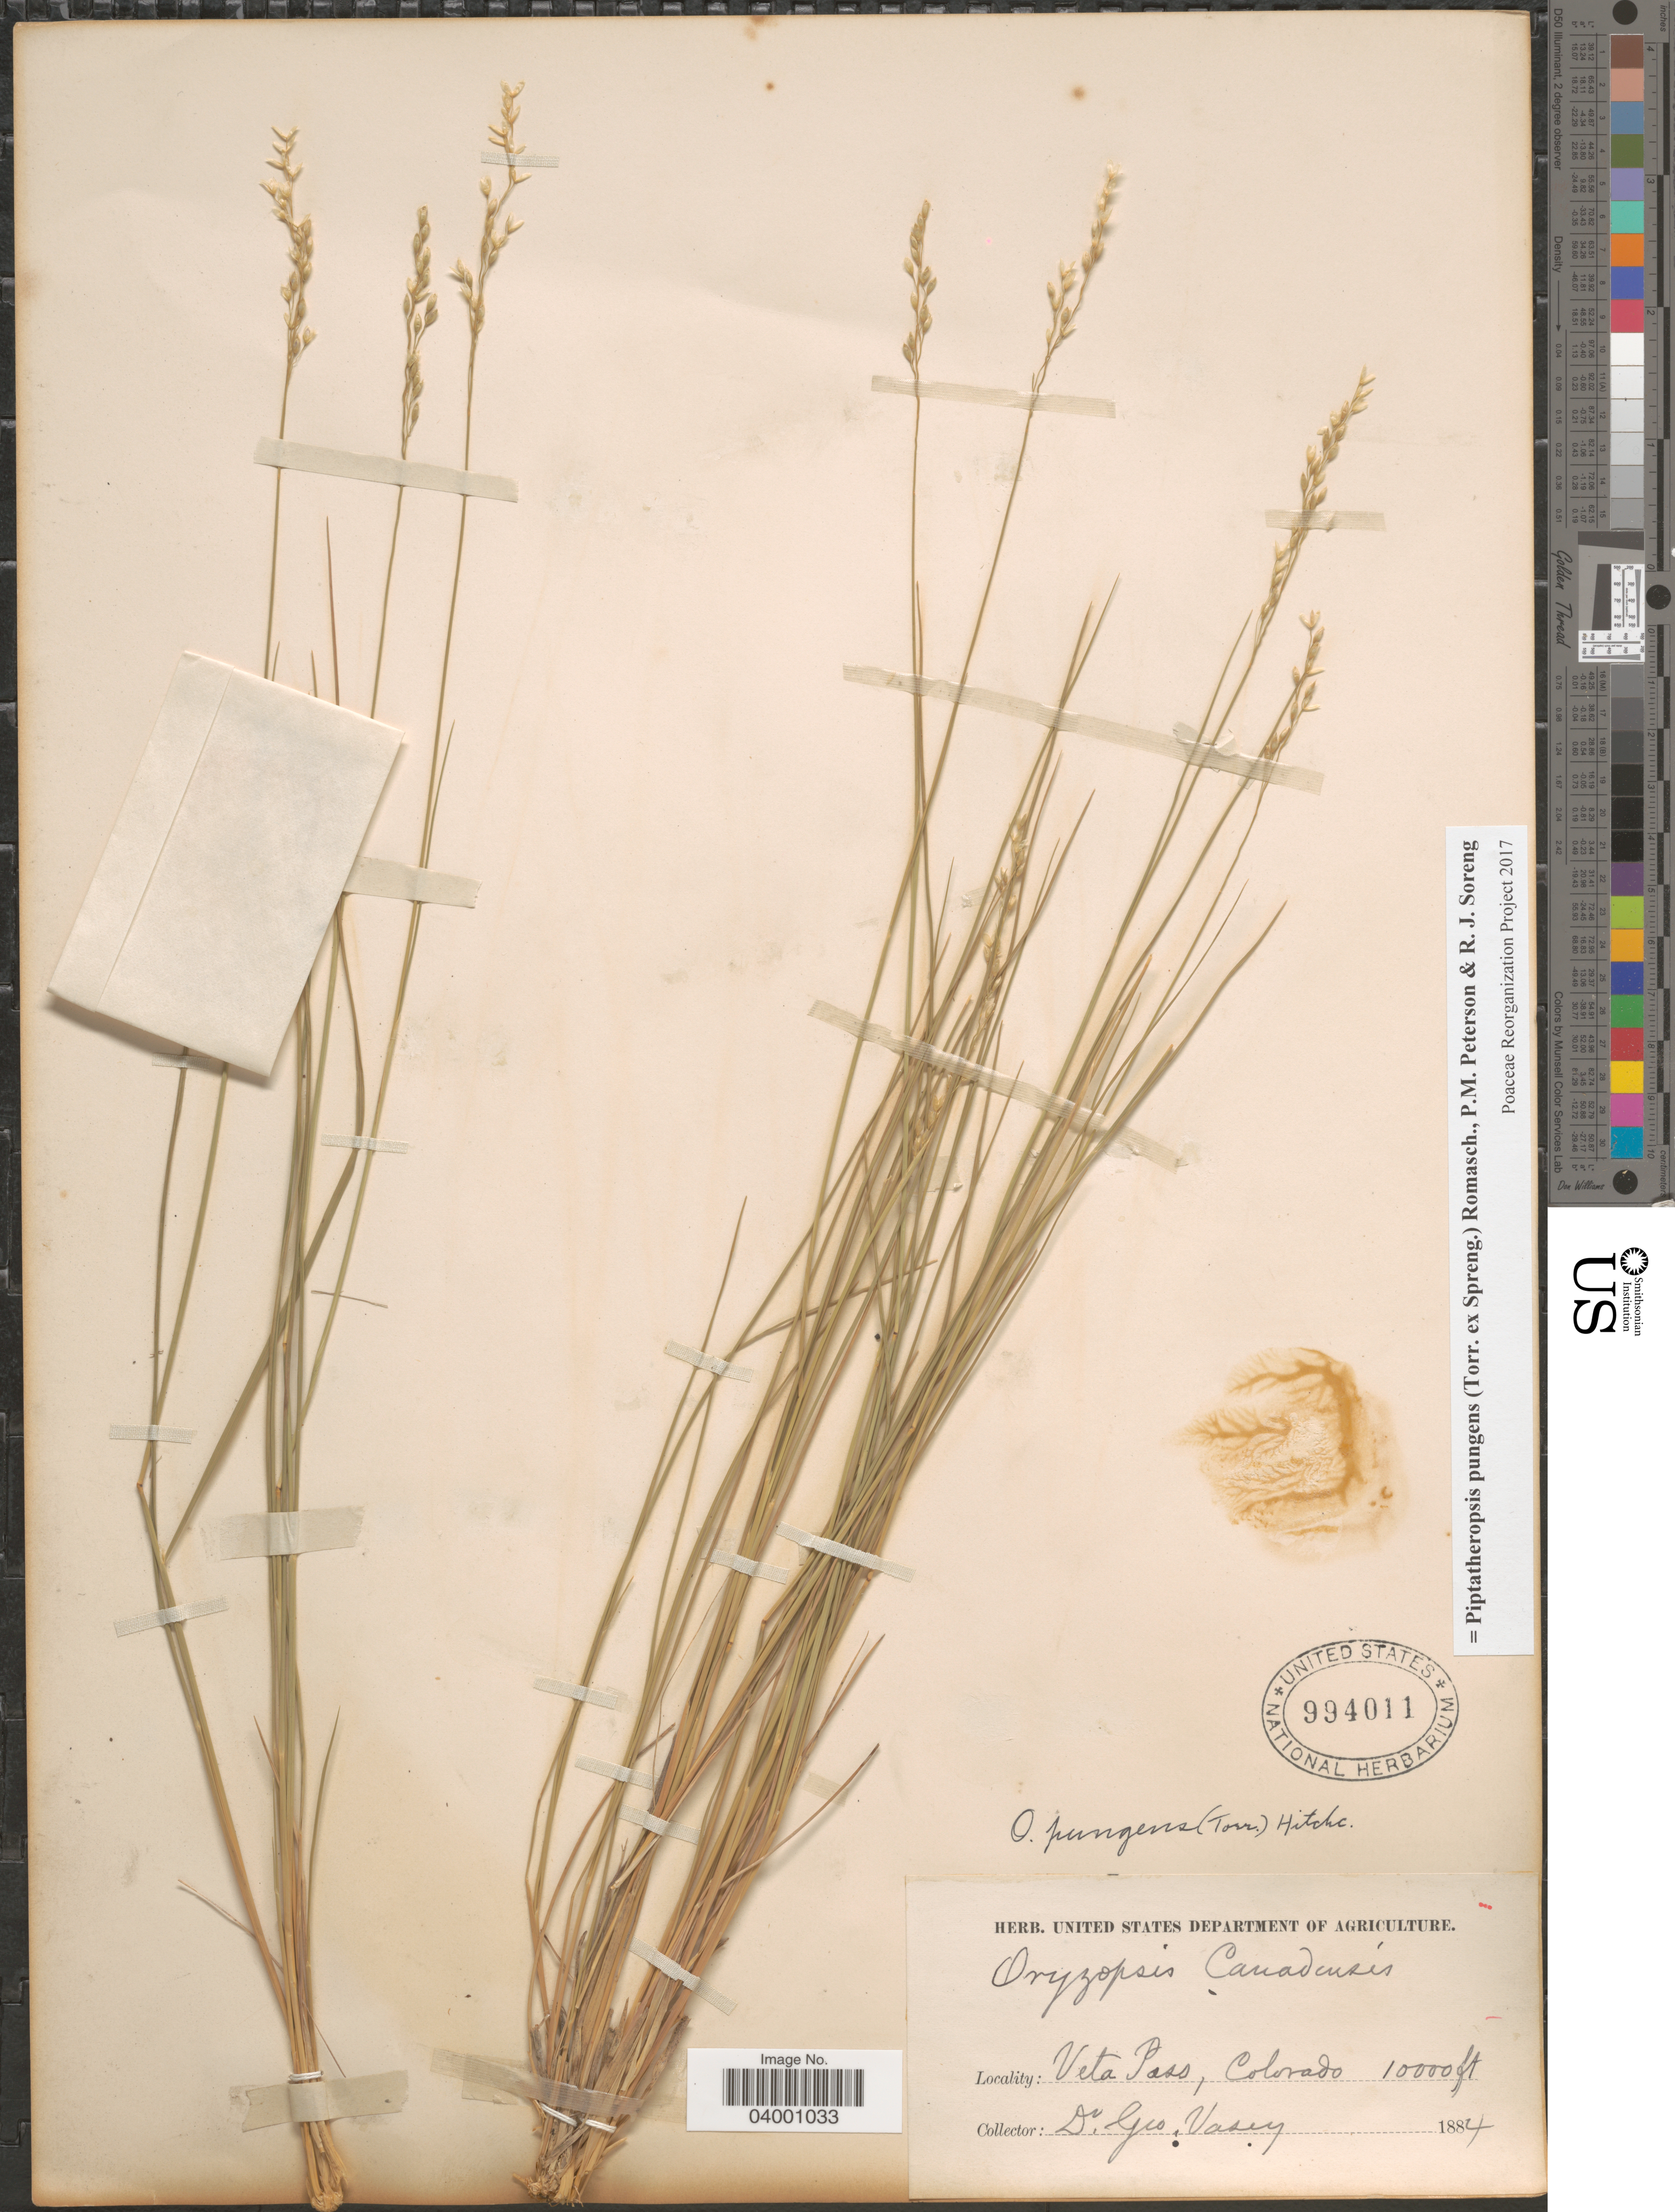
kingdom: Plantae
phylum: Tracheophyta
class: Liliopsida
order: Poales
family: Poaceae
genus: Piptatheropsis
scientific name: Piptatheropsis pungens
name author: (Torr. ex Spreng.) Romasch. et al.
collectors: G. Vasey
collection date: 1884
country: United States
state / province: Colorado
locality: Veta Pass.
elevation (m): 3048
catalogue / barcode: US 994011